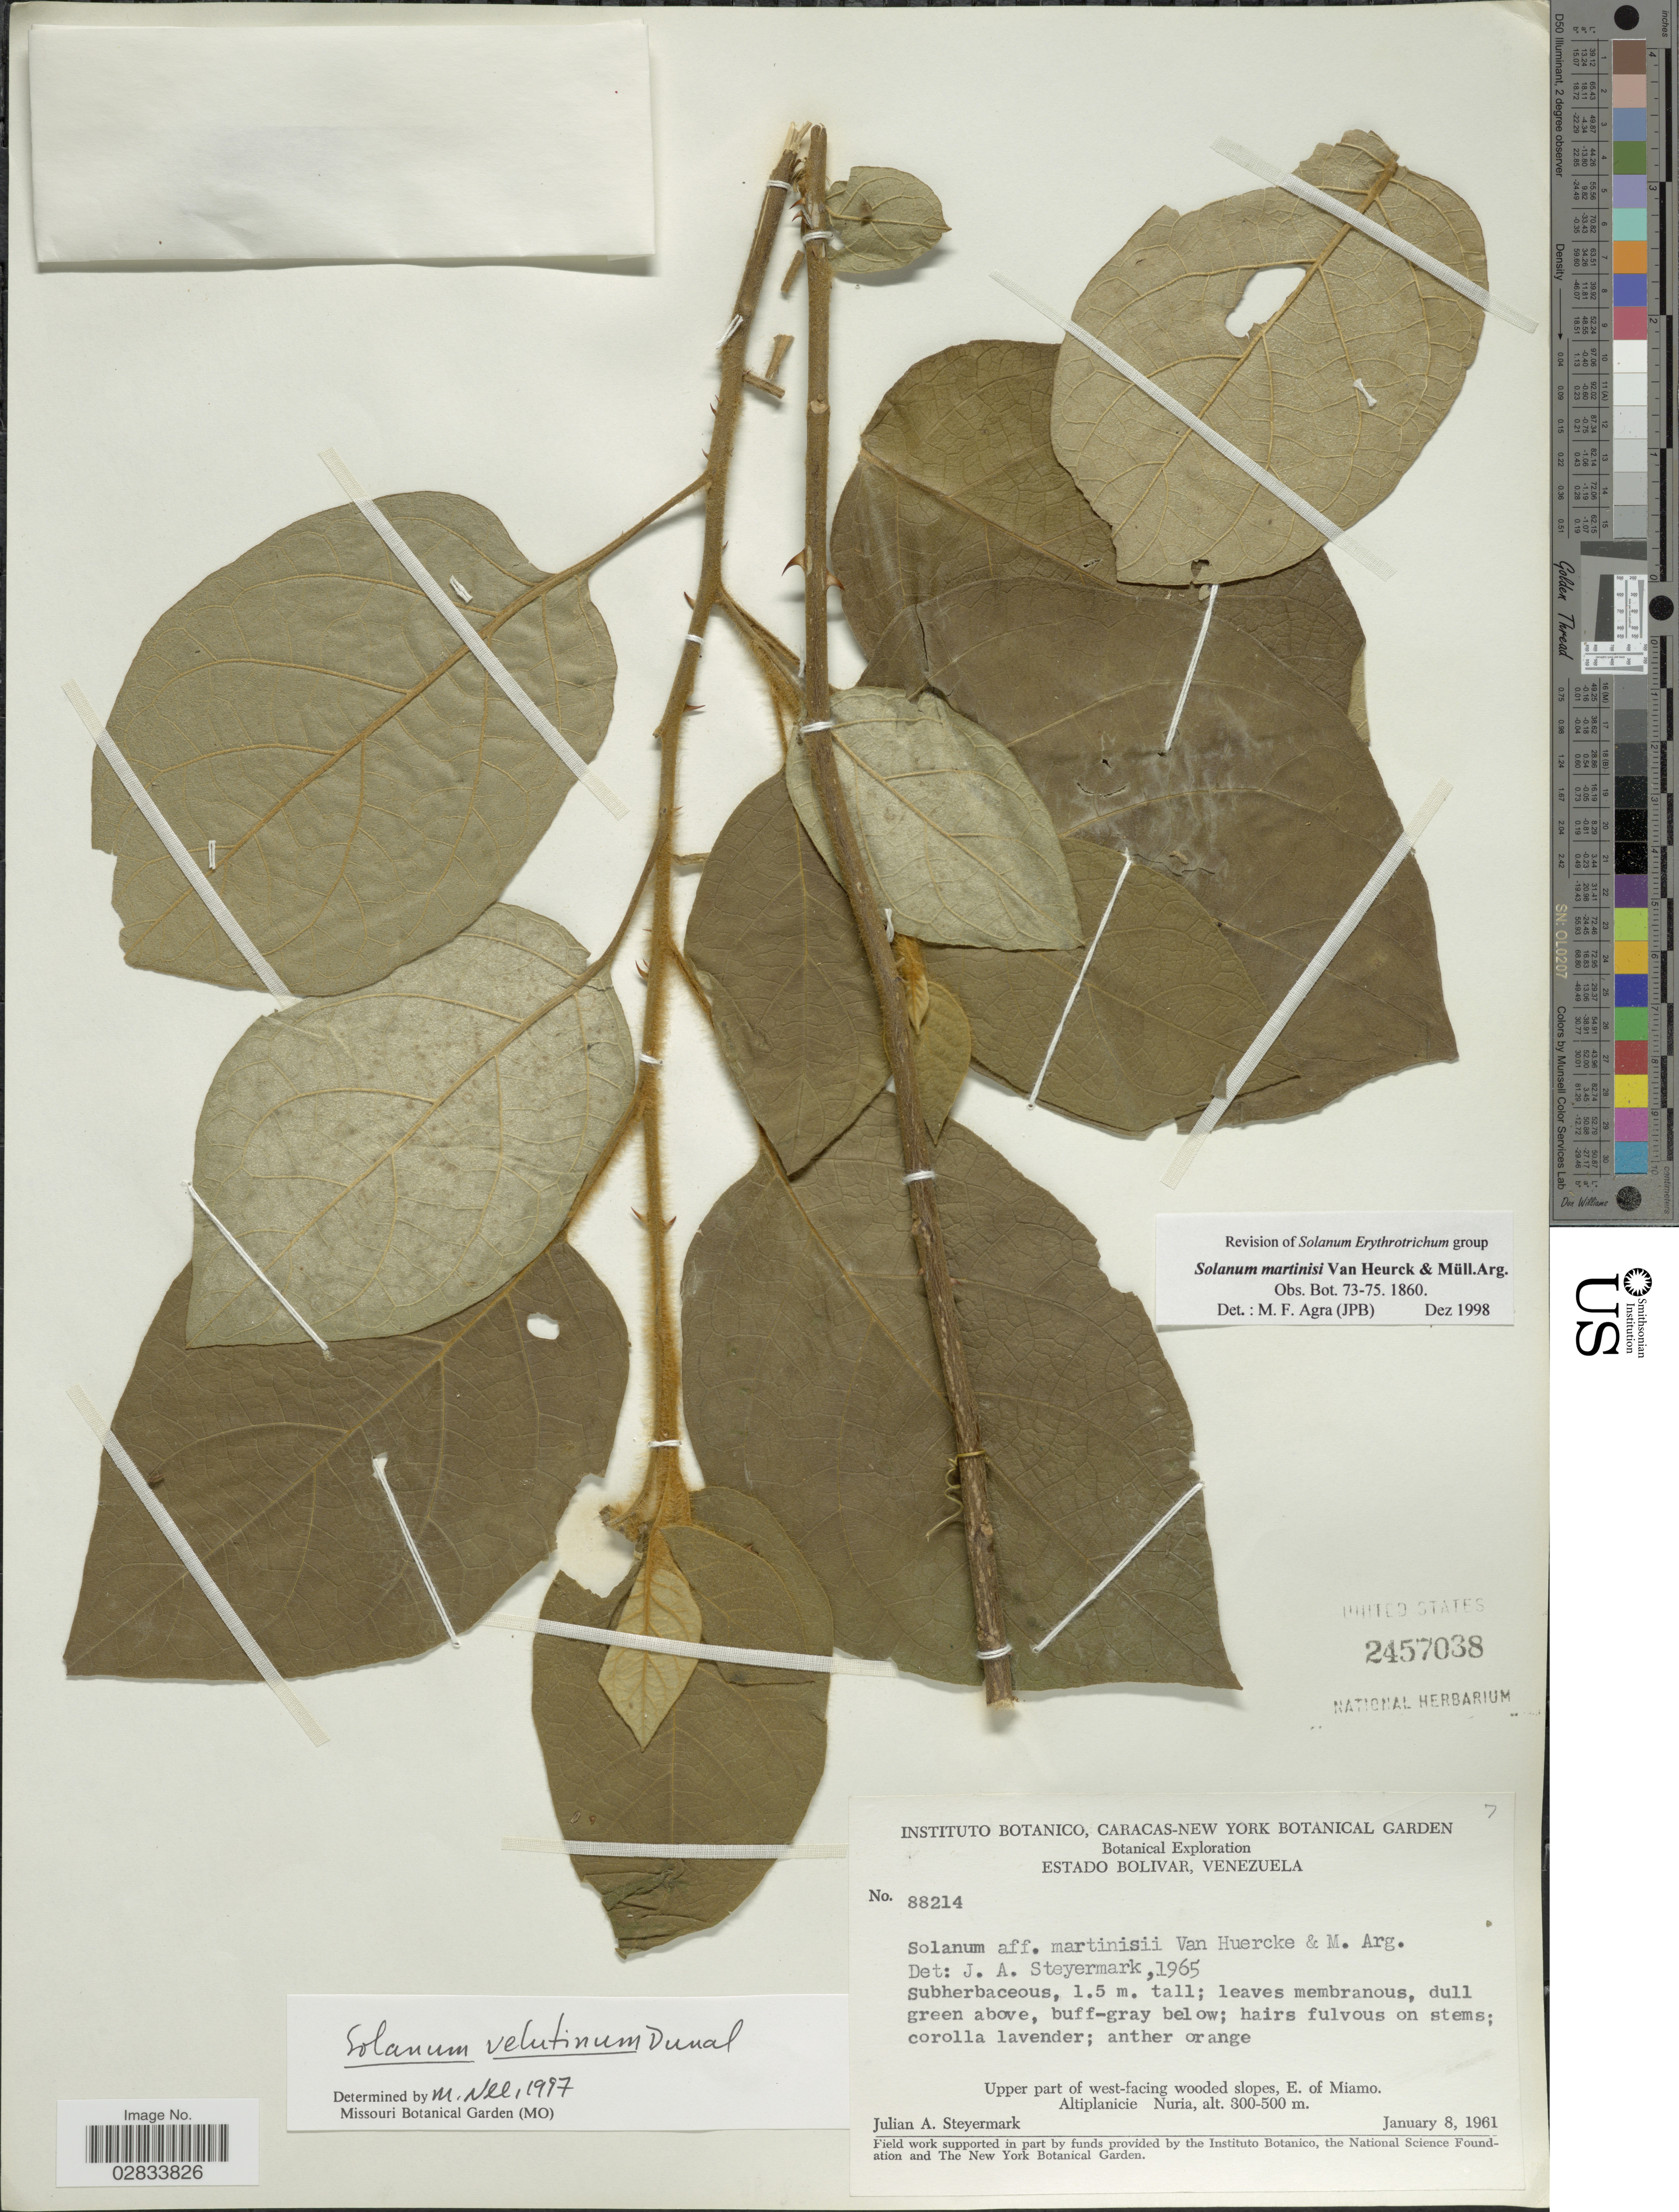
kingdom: Plantae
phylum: Tracheophyta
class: Magnoliopsida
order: Solanales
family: Solanaceae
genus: Solanum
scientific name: Solanum martinisii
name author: Van Heurck & Müll. Arg.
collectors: J. Steyermark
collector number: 88214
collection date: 1961-01-08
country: Venezuela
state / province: Bolivar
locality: Estado Bolivar, Upper part of west-facing wooded slopes, E. of Miamo, Altiplanicie Nuria.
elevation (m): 300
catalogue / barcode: US 2457038